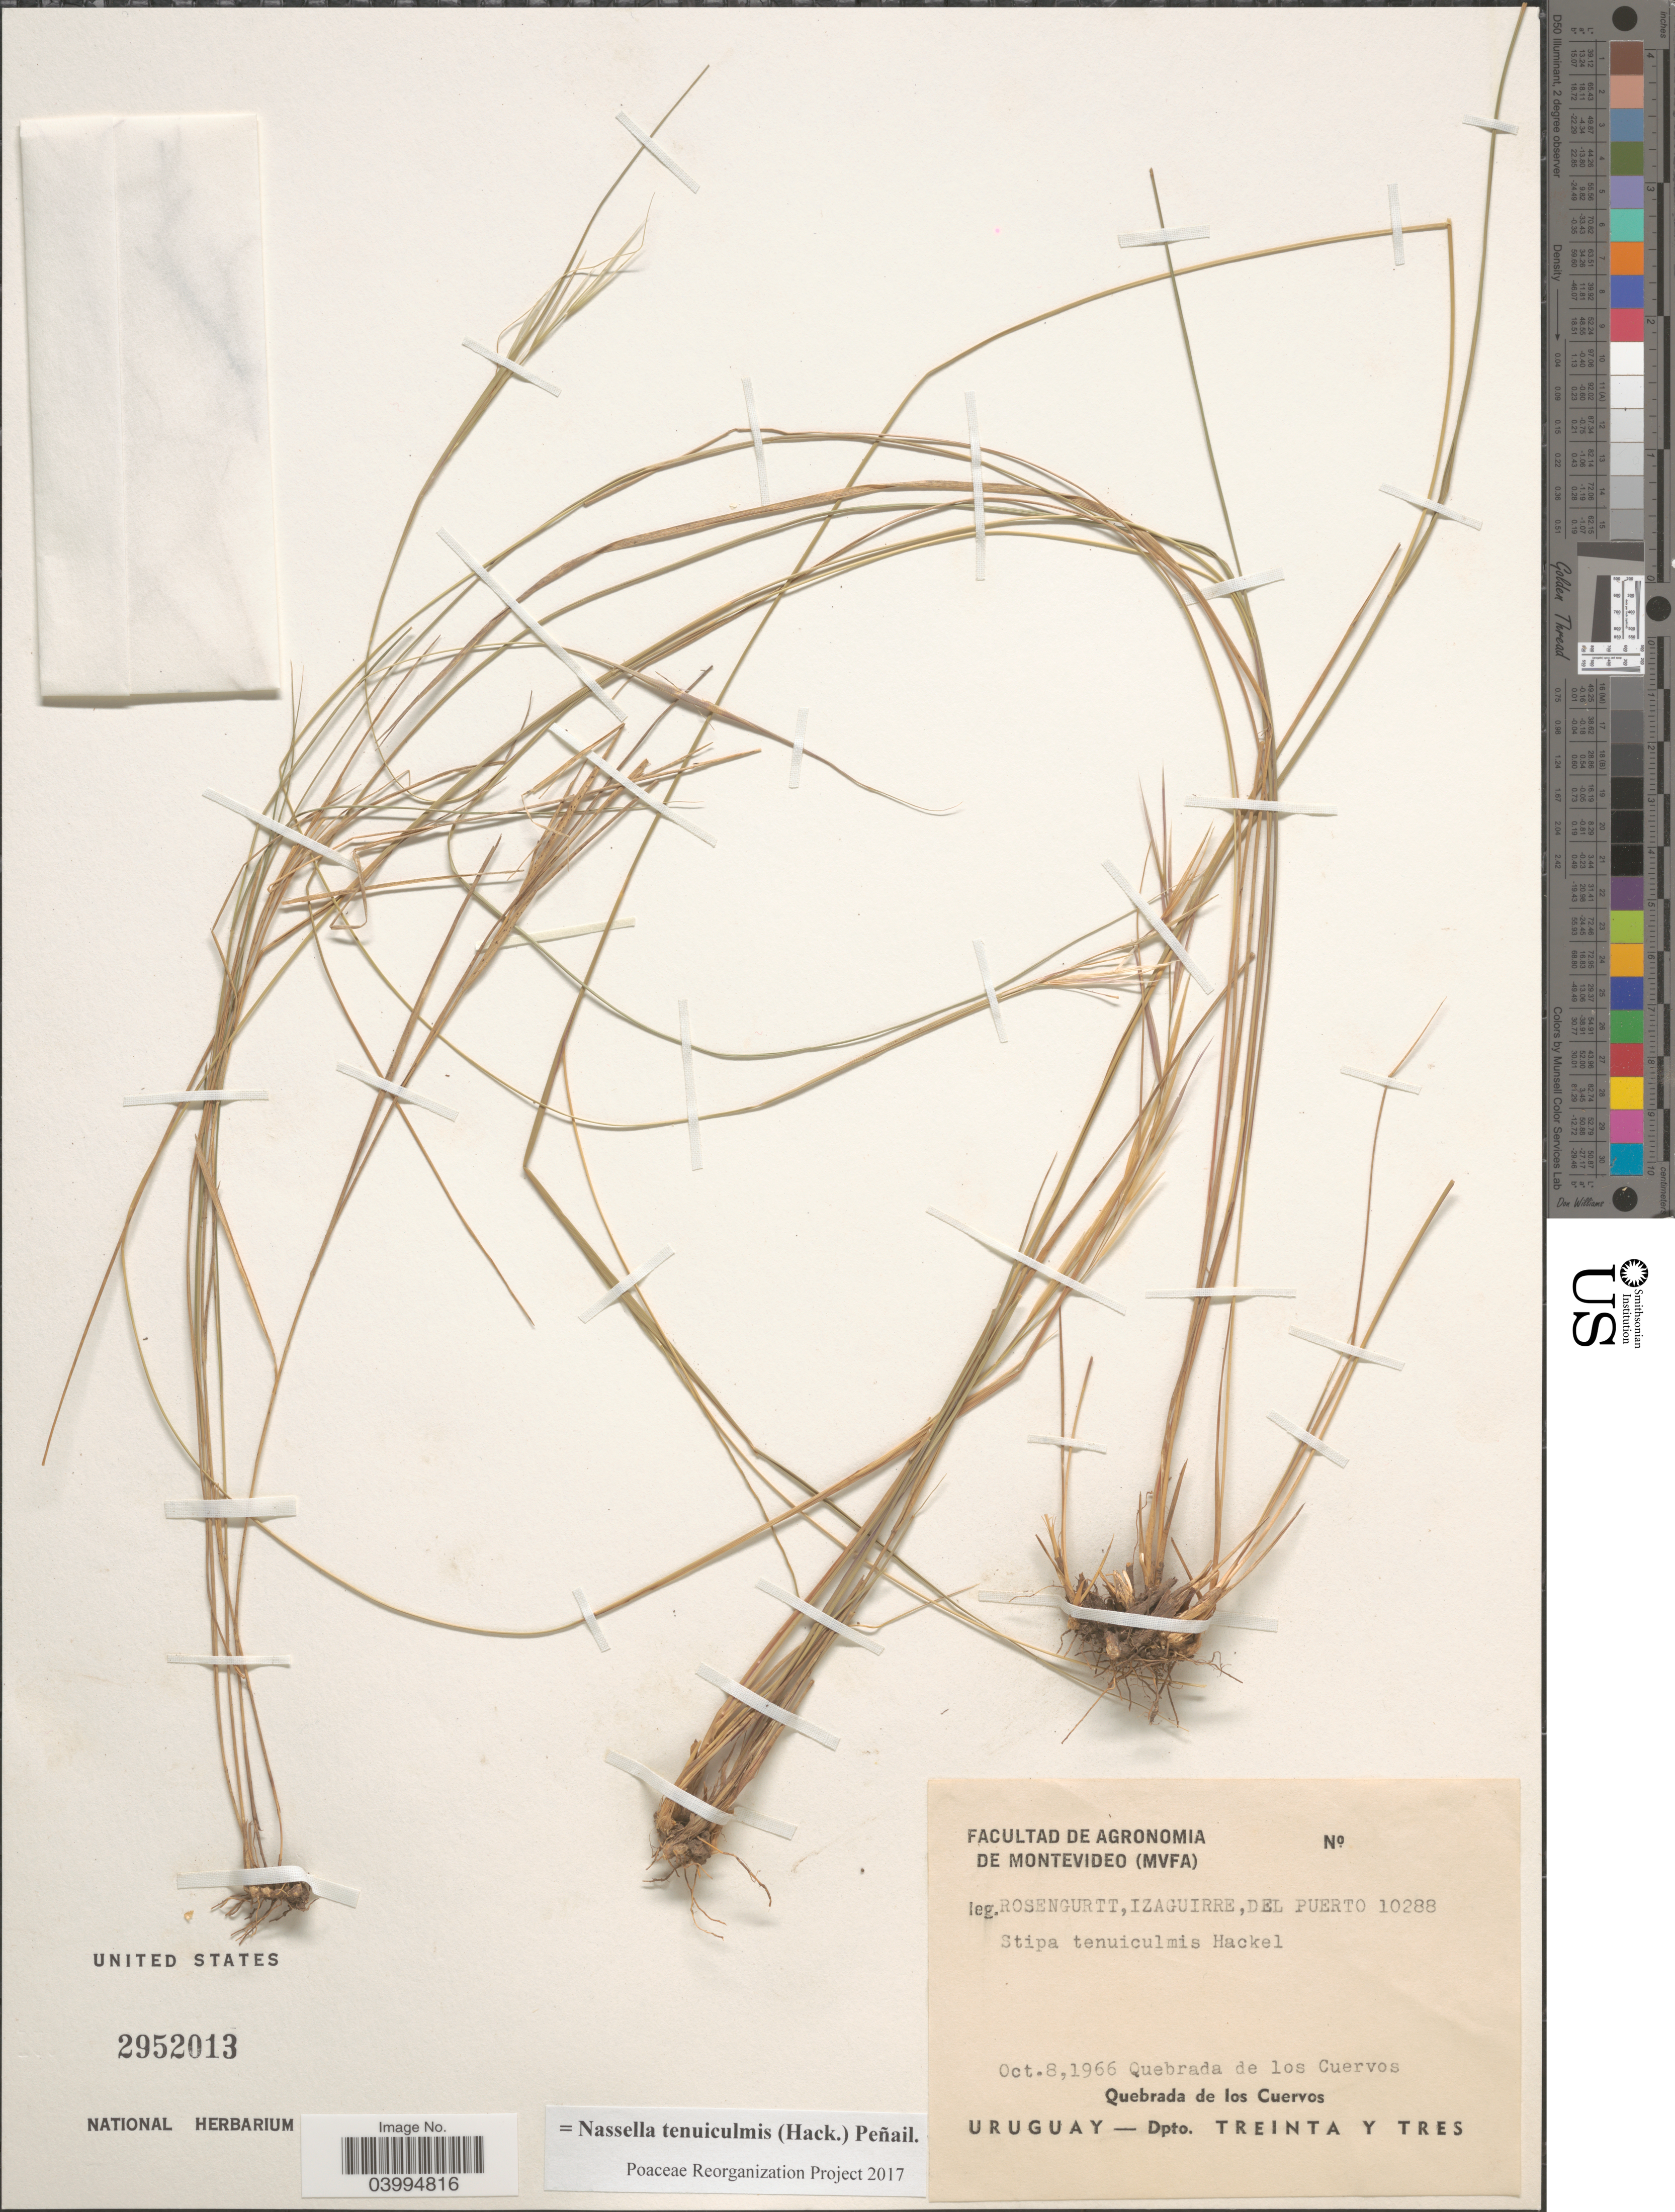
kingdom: Plantae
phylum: Tracheophyta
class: Liliopsida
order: Poales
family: Poaceae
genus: Nassella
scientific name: Nassella tenuiculmis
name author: (Hack.) Peñail.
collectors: Rosengurtt, Izaguirre & Del Puerto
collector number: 10288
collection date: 1966-10-08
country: Uruguay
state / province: Treinta y Tres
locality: Quebrada de los Cuervos. Dpto. Treinta y Tres.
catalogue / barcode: US 2952013